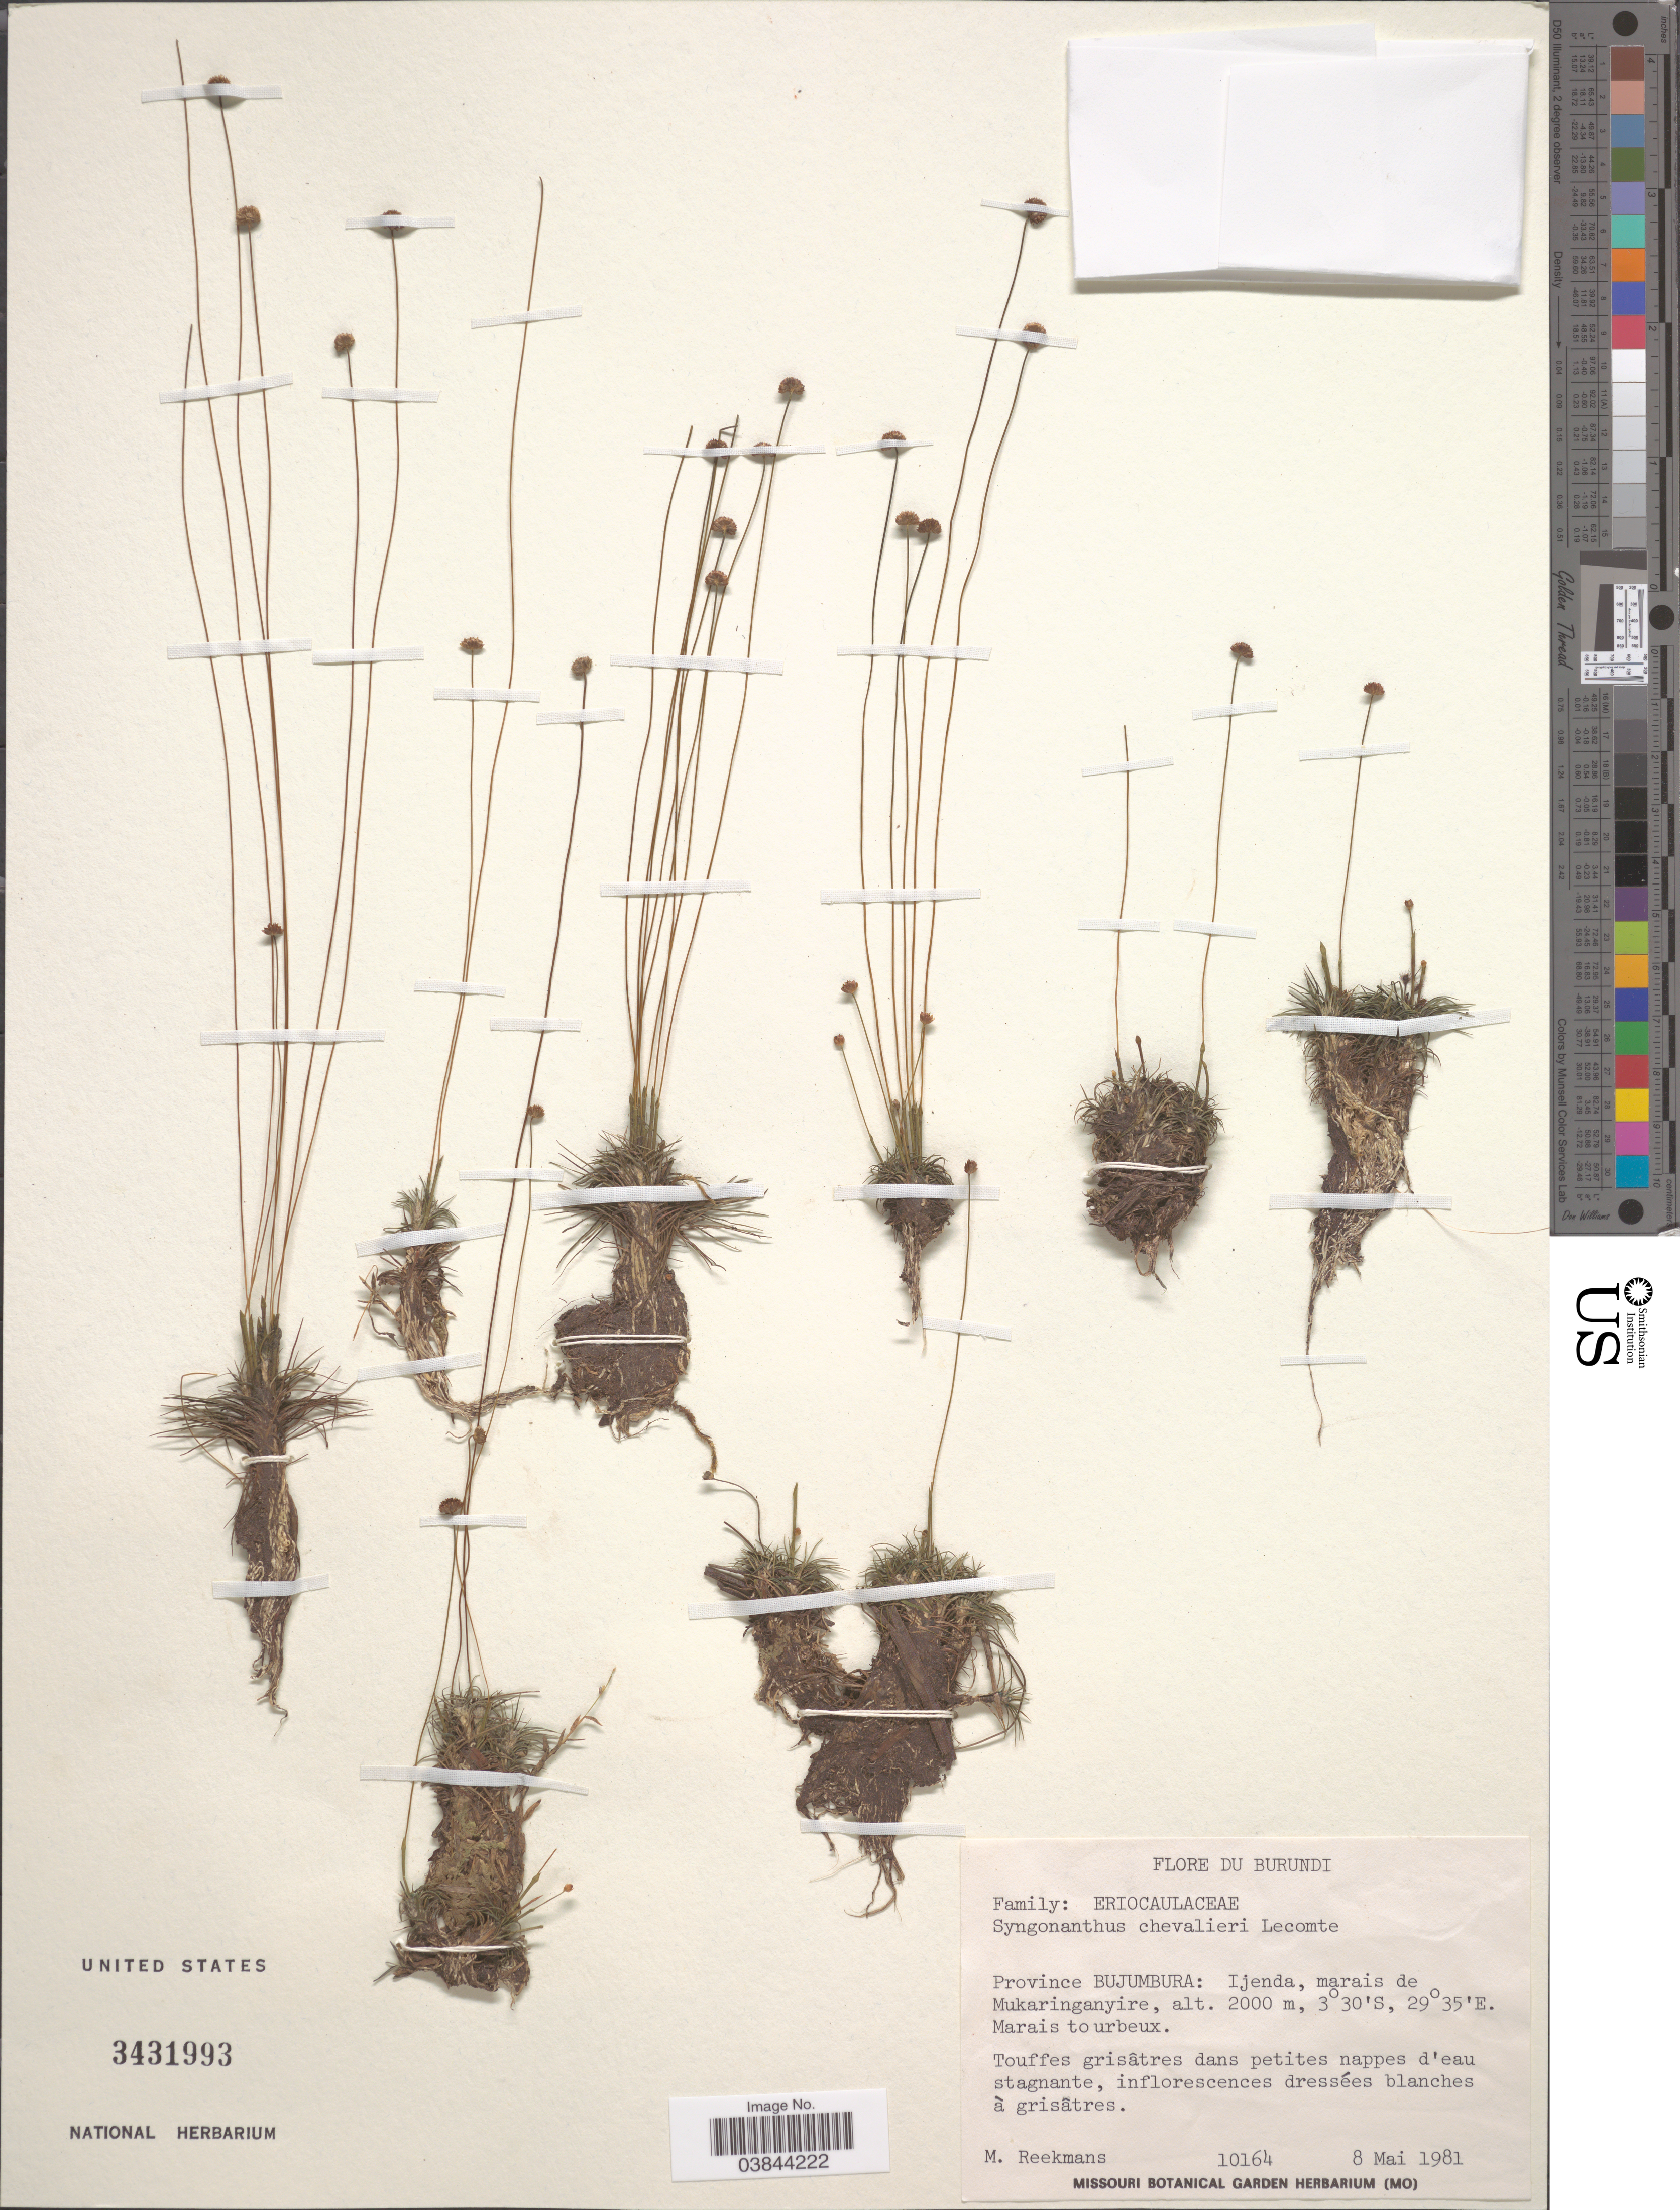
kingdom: Plantae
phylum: Tracheophyta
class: Liliopsida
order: Poales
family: Eriocaulaceae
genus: Syngonanthus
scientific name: Syngonanthus chevalieri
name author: Lecomte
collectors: M. Reekmans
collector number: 10164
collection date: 1981-05-08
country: Burundi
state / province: Bujumura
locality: Province Bujumbura: Ijenda, marais de Mukaringanyire.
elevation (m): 2000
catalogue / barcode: US 3431993